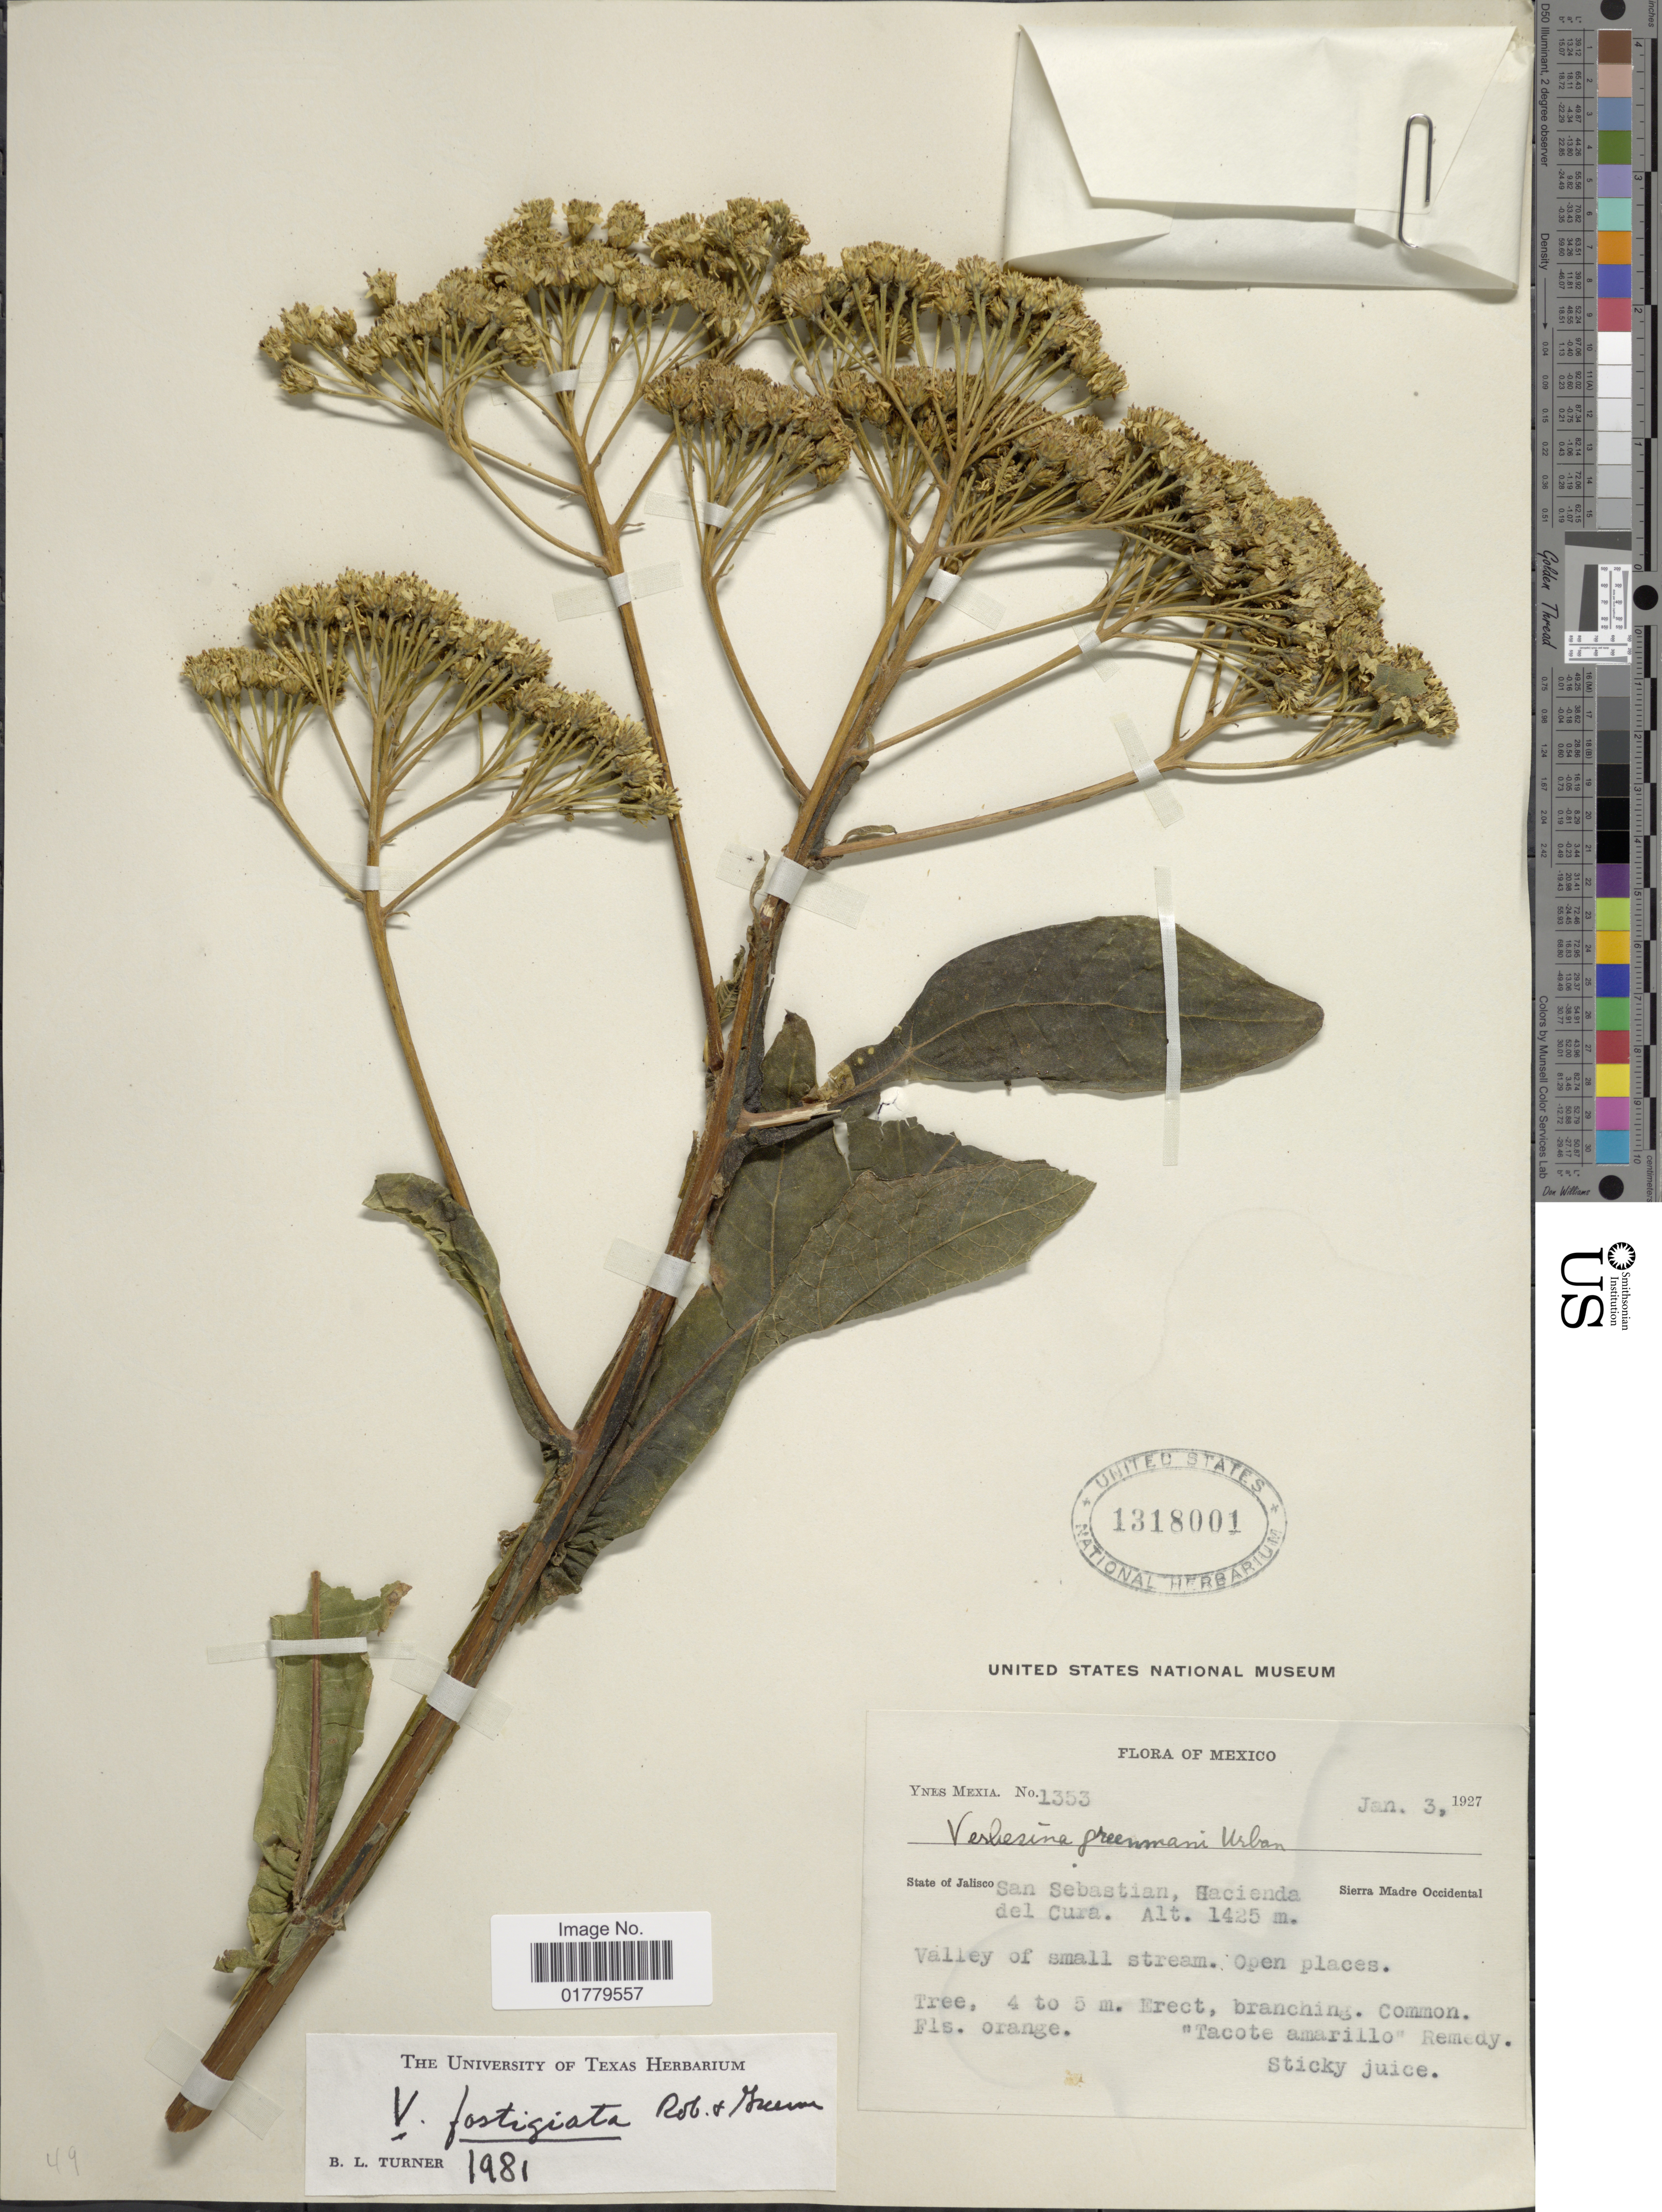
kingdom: Plantae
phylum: Tracheophyta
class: Magnoliopsida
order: Asterales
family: Asteraceae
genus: Verbesina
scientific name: Verbesina fastigiata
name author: B.L. Rob. & Greenm.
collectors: Y. Mexia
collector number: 1353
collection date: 1927-01-03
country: Mexico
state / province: Jalisco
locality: State of Jalisco, San Sebastian, Hacienda del Cura. Sierra Madre Occidental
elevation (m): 1425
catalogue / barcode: US 1318001